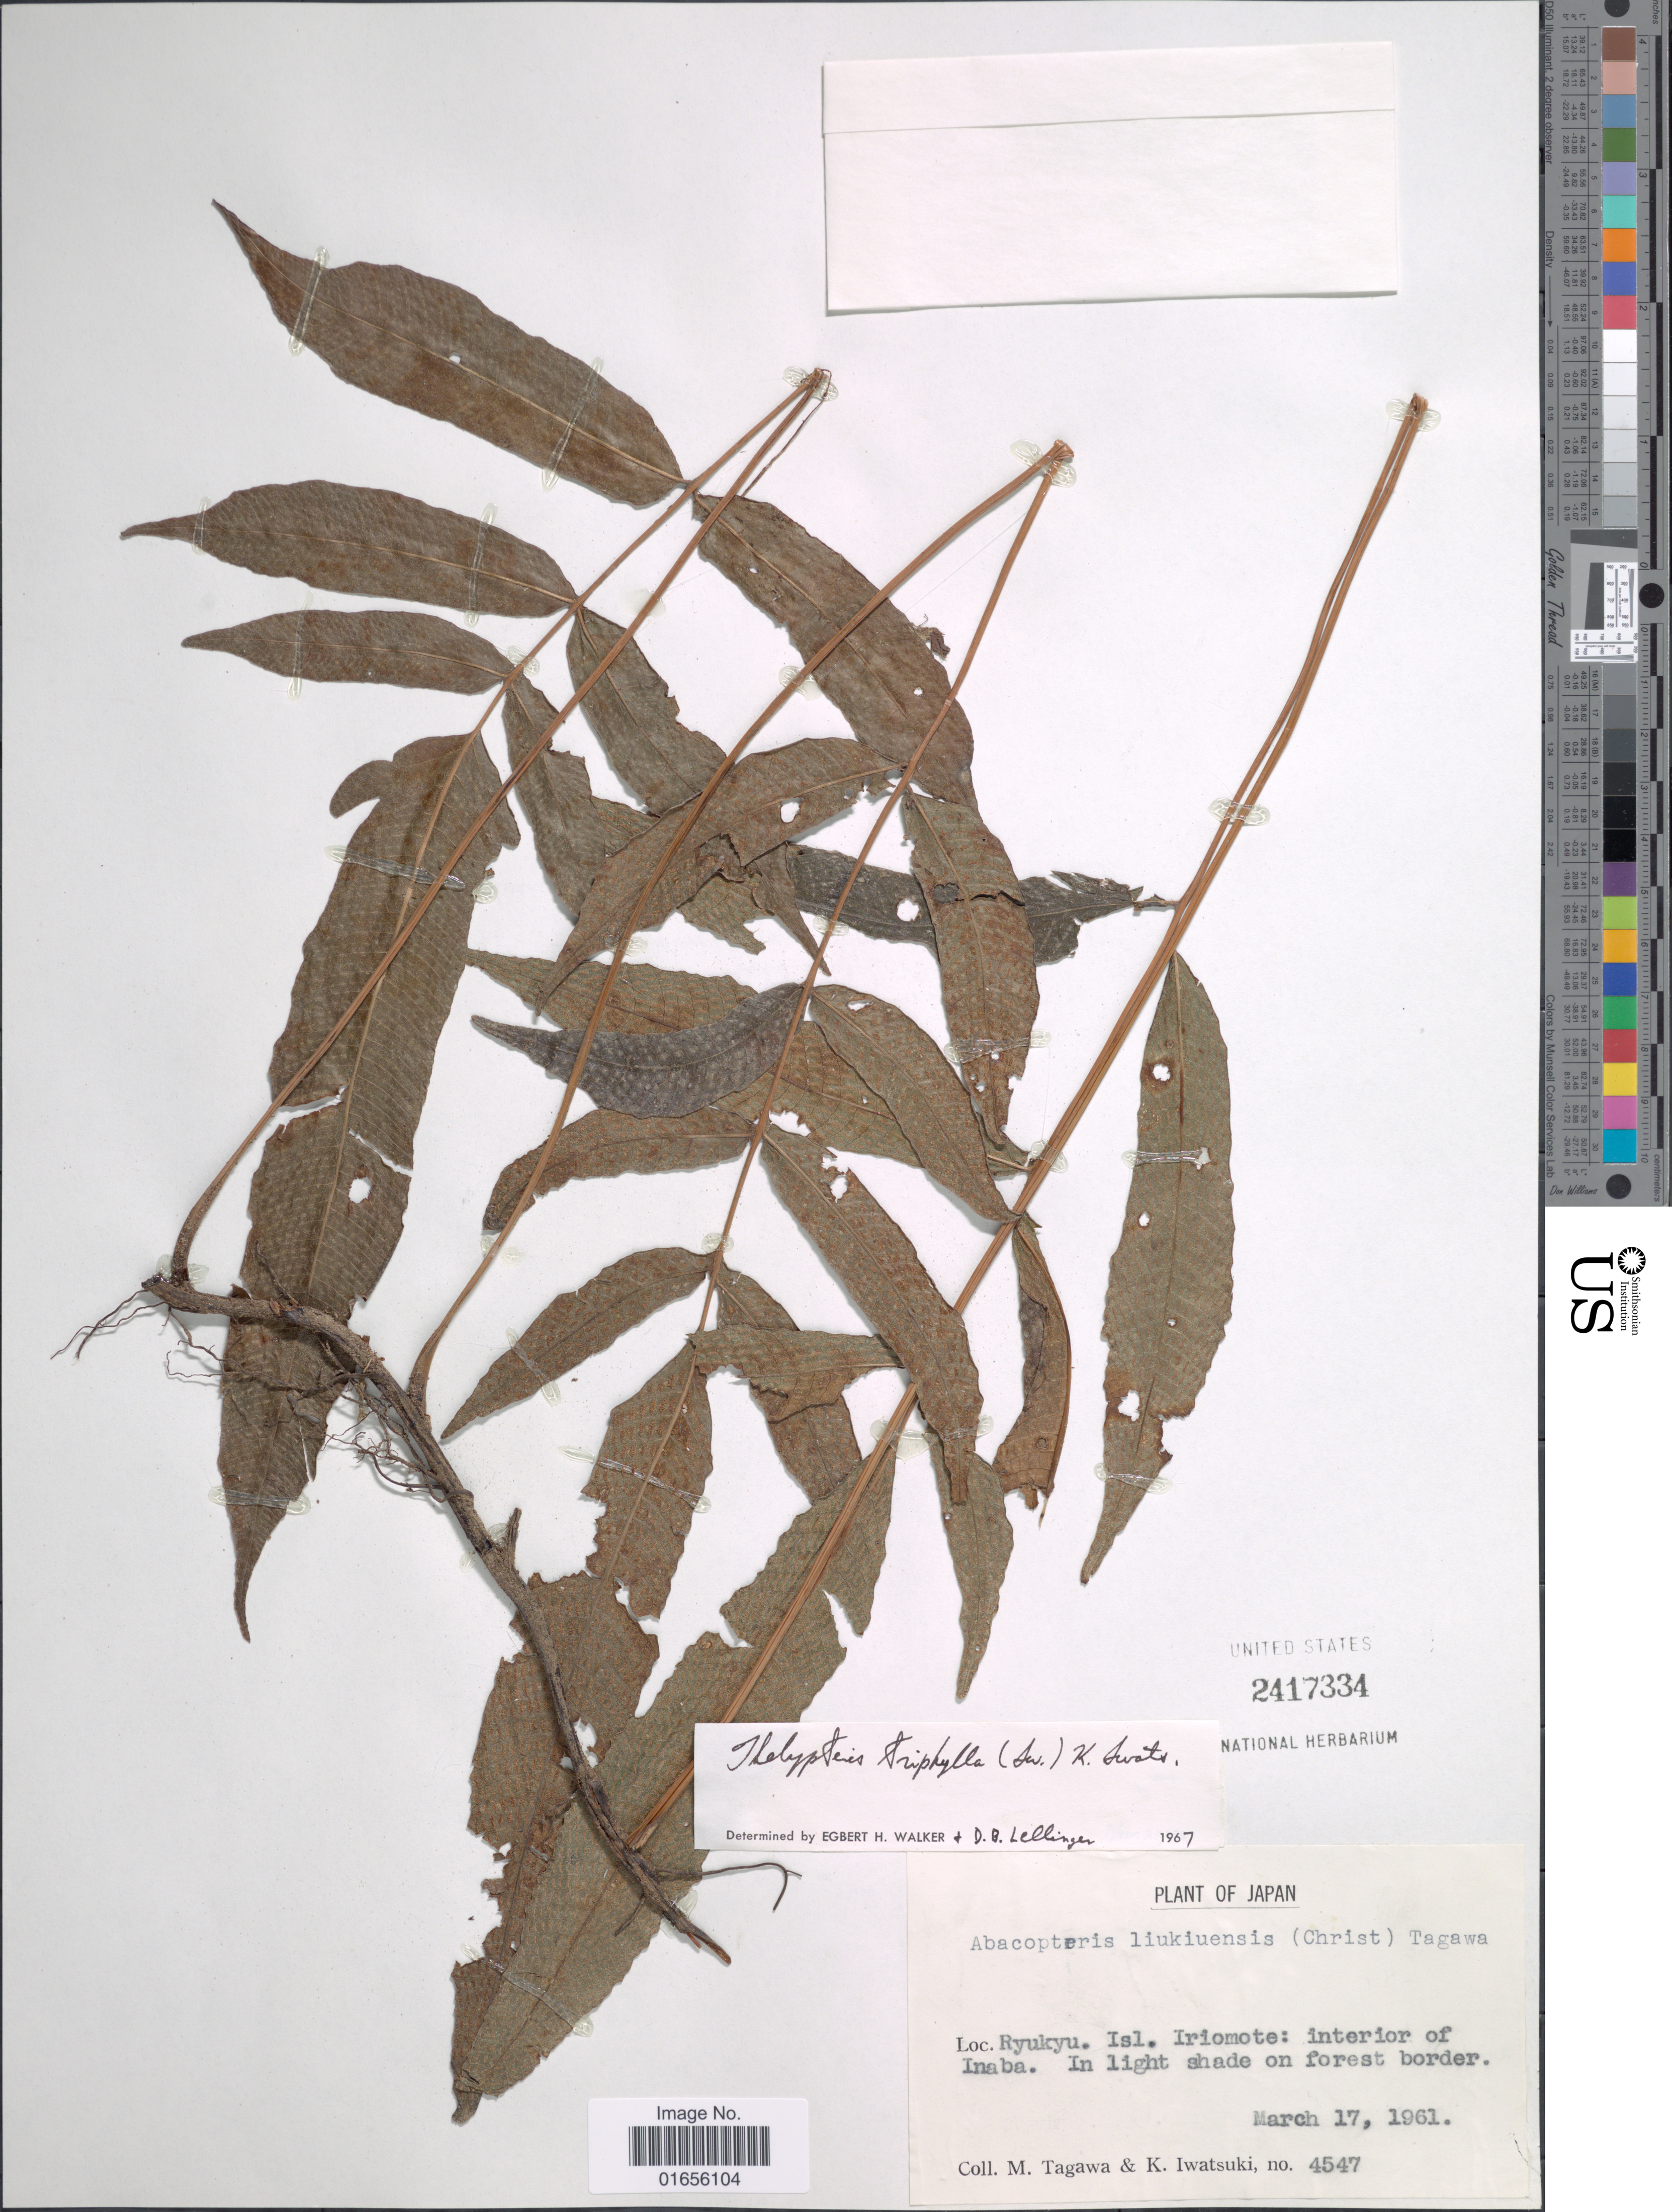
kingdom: Plantae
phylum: Tracheophyta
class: Polypodiopsida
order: Polypodiales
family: Thelypteridaceae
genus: Pronephrium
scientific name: Pronephrium triphyllum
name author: (Sw.) Holttum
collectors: M. Tagawa & K. Iwatsuki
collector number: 4547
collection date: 1961-03-17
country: Japan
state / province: Okinawa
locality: Ryukyu. Isl. Iriomote: interior of Inaba. In light shade on forest border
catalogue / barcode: US 2417334